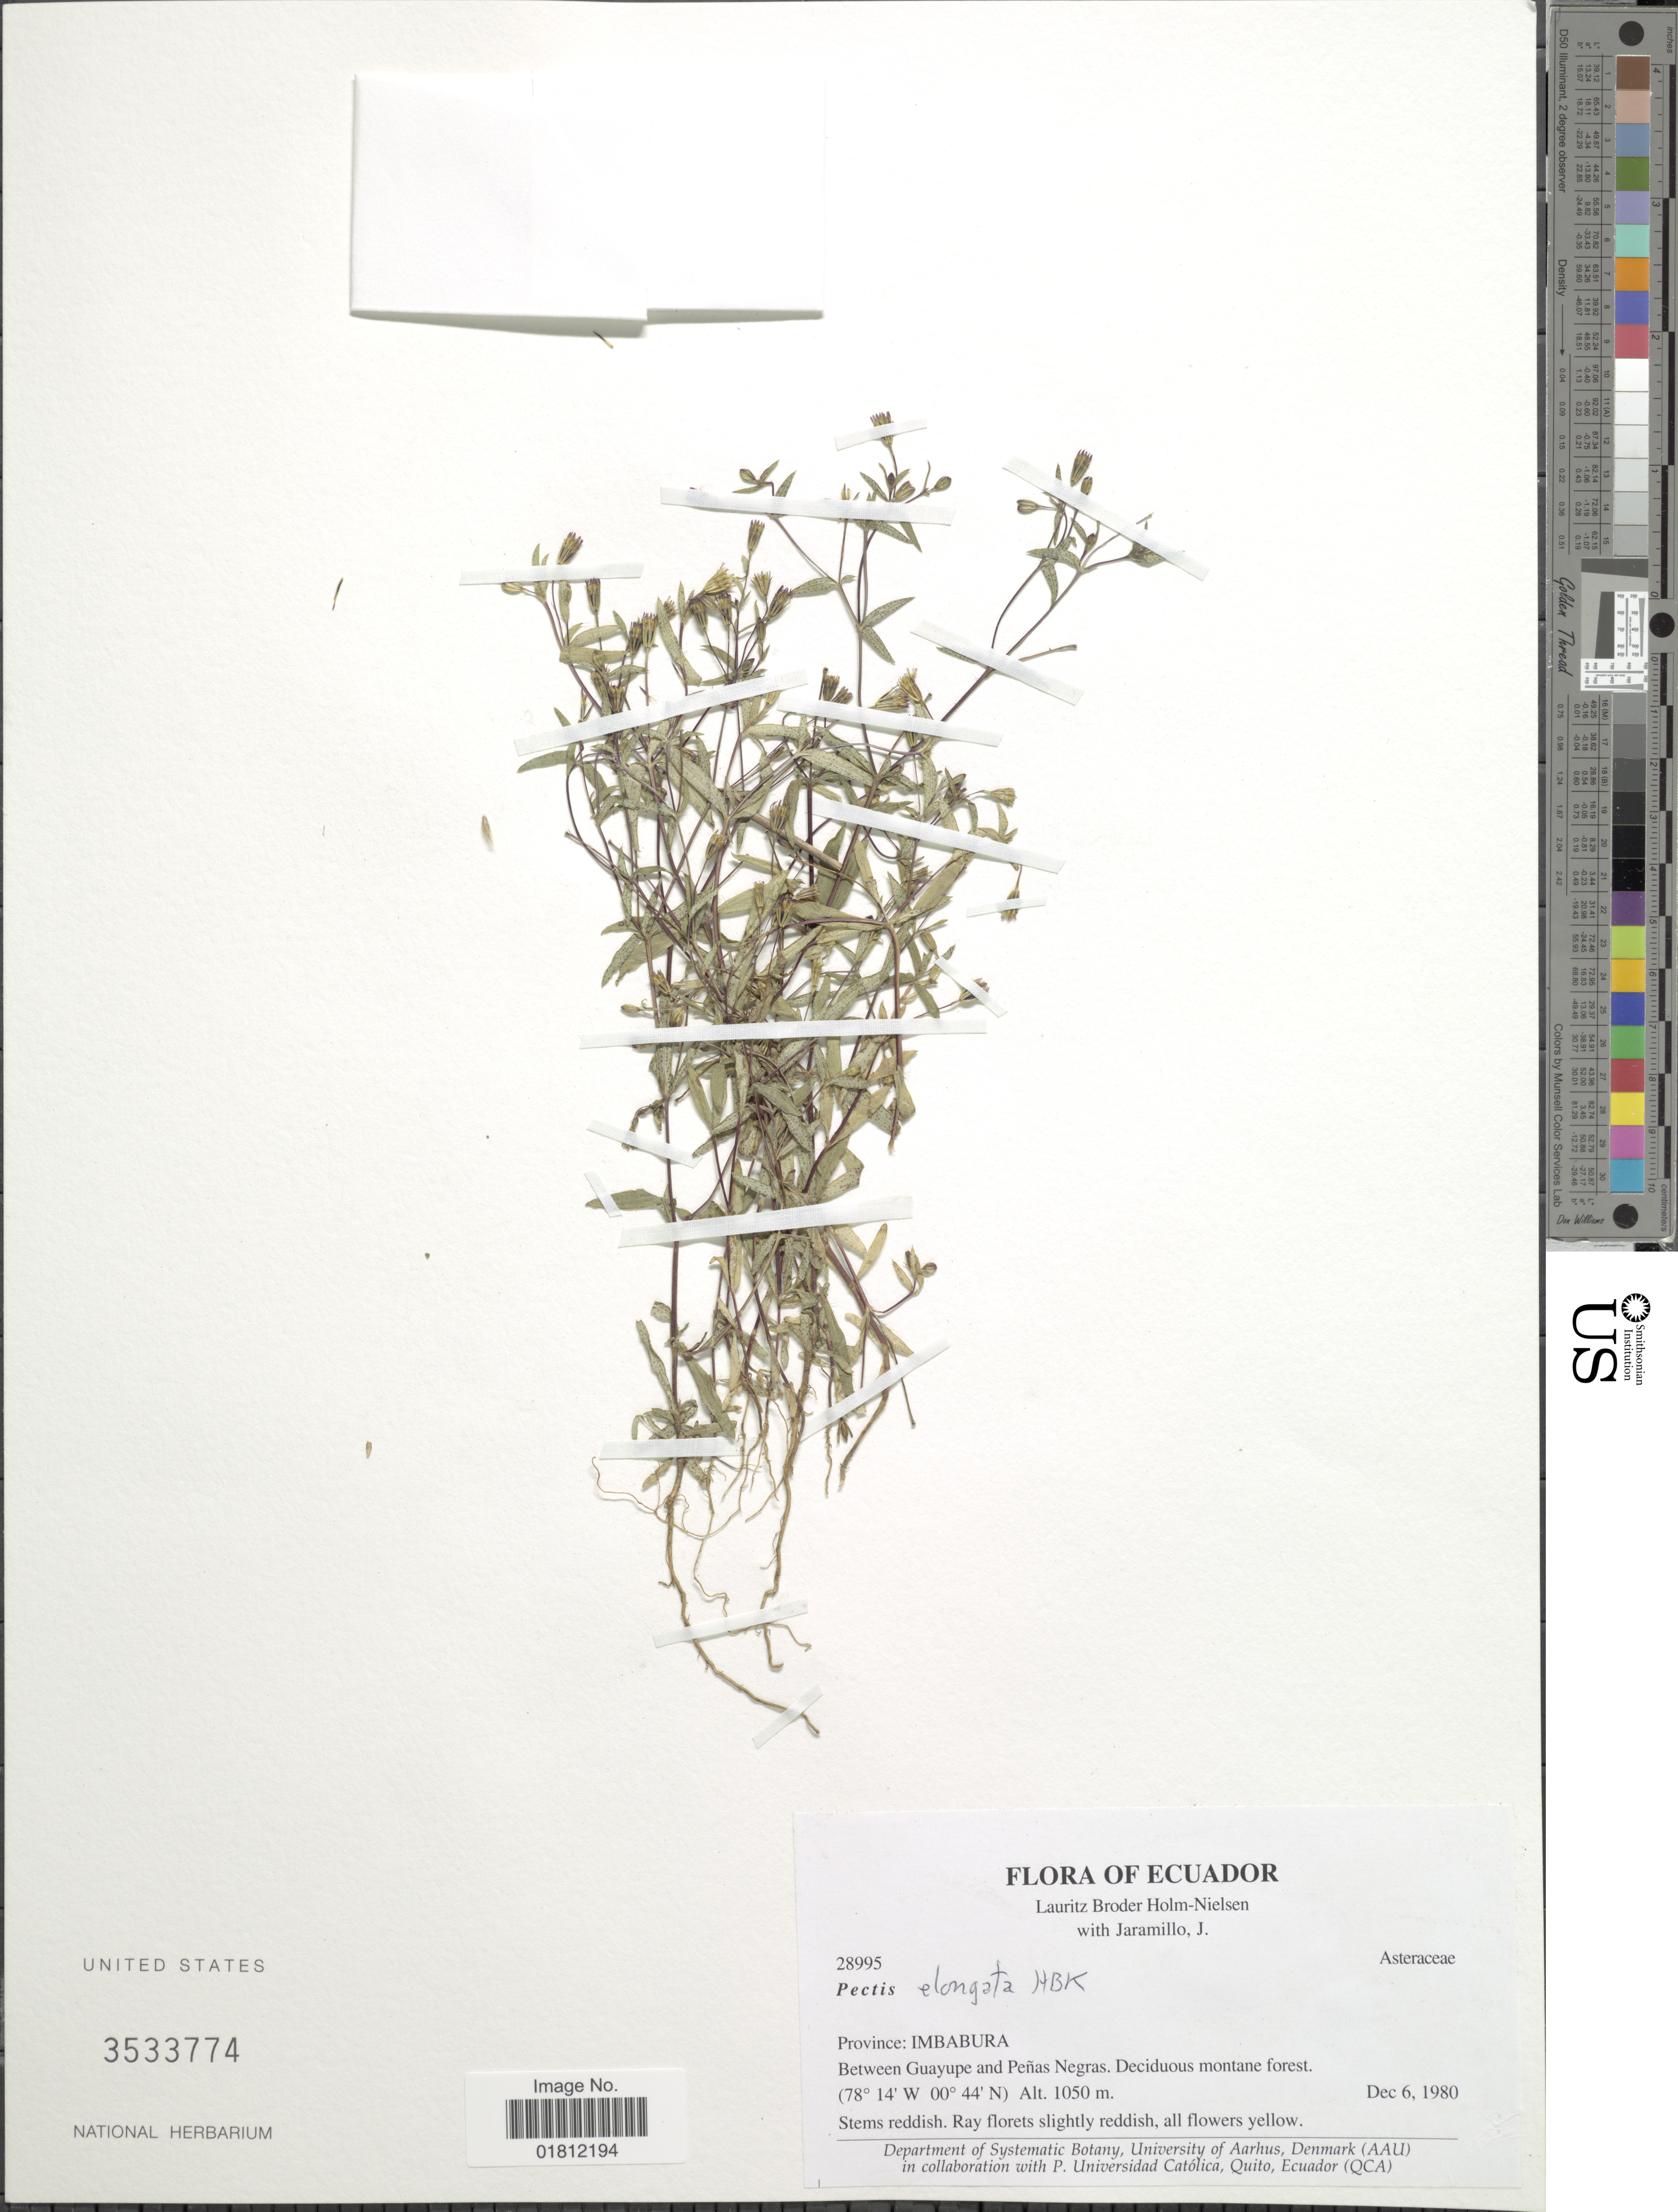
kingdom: Plantae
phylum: Tracheophyta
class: Magnoliopsida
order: Asterales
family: Asteraceae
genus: Pectis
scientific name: Pectis elongata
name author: Kunth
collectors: L. B. Holm-Nielsen & J. Jaramillo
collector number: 28995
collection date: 1980-12-06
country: Ecuador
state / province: Imbabura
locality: Province: Imbabura. Between Guayupe and Penas Negras.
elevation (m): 1050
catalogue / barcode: US 3533774